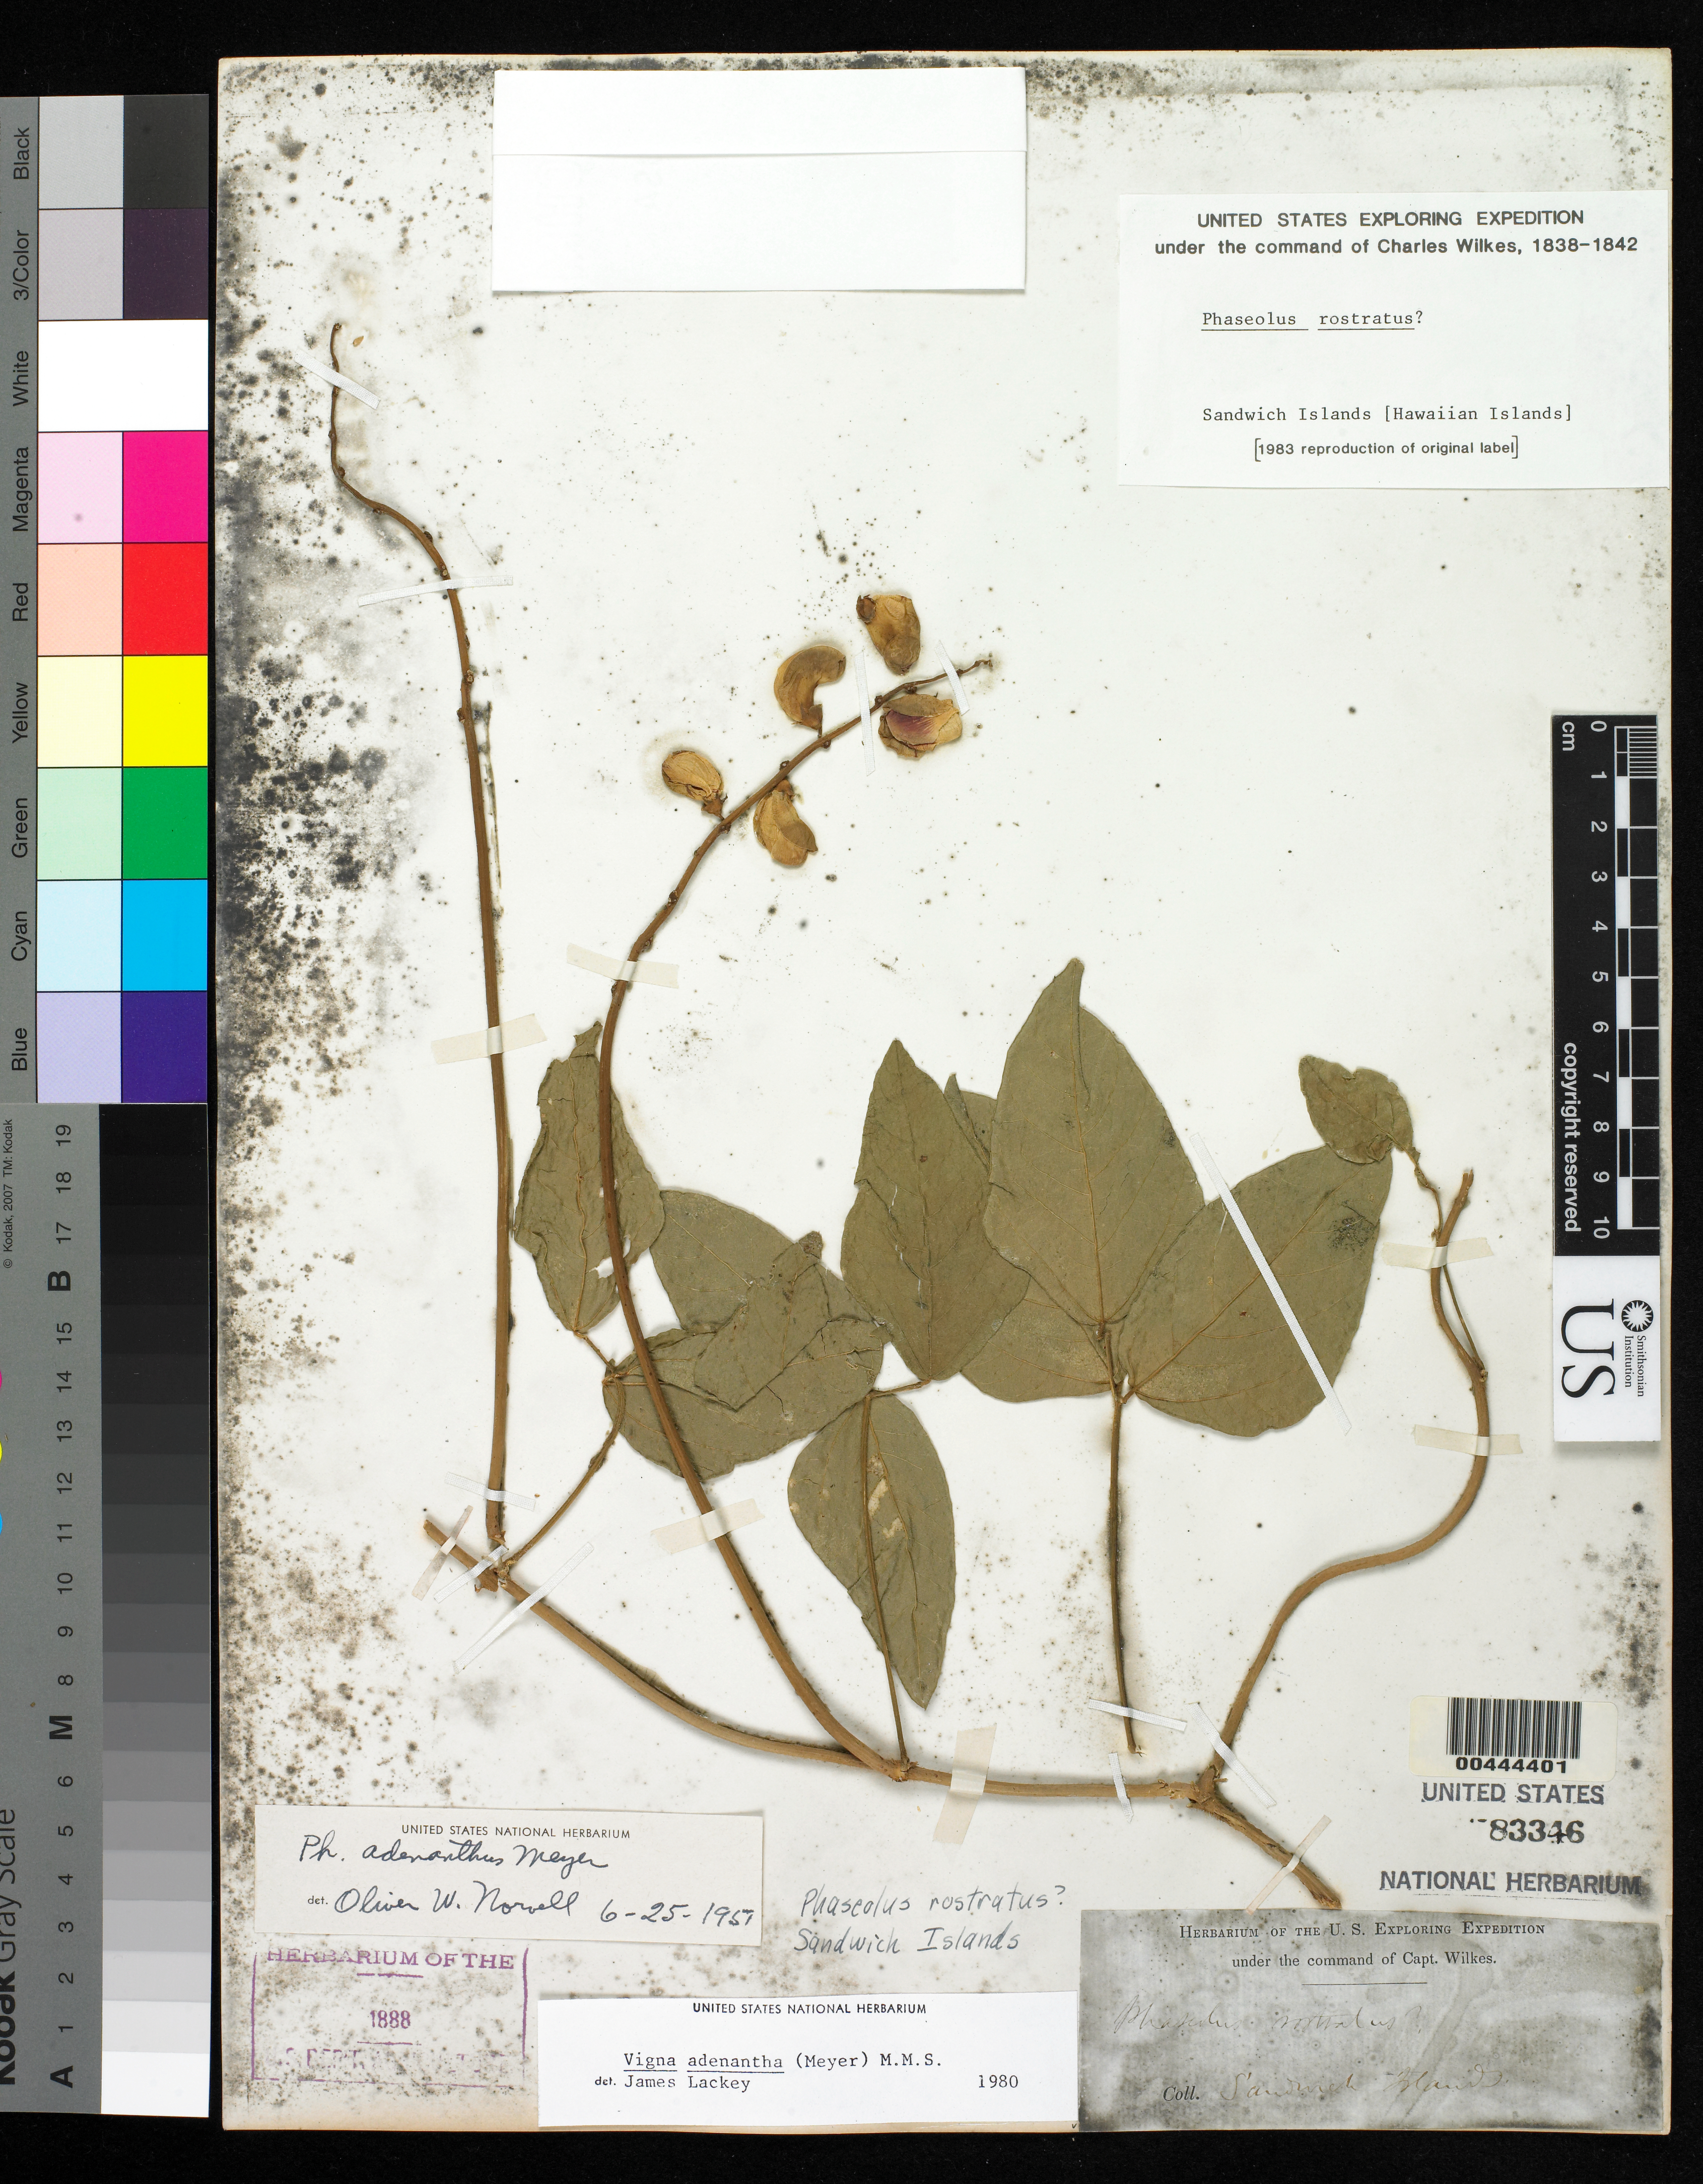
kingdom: Plantae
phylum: Tracheophyta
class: Magnoliopsida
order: Fabales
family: Fabaceae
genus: Leptospron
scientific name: Leptospron sp.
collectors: Wilkes Explor. Exped.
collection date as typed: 1838 to -- --- 1842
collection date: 1838/1842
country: United States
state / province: Hawaii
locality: Sandwich Islands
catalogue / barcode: US 83346